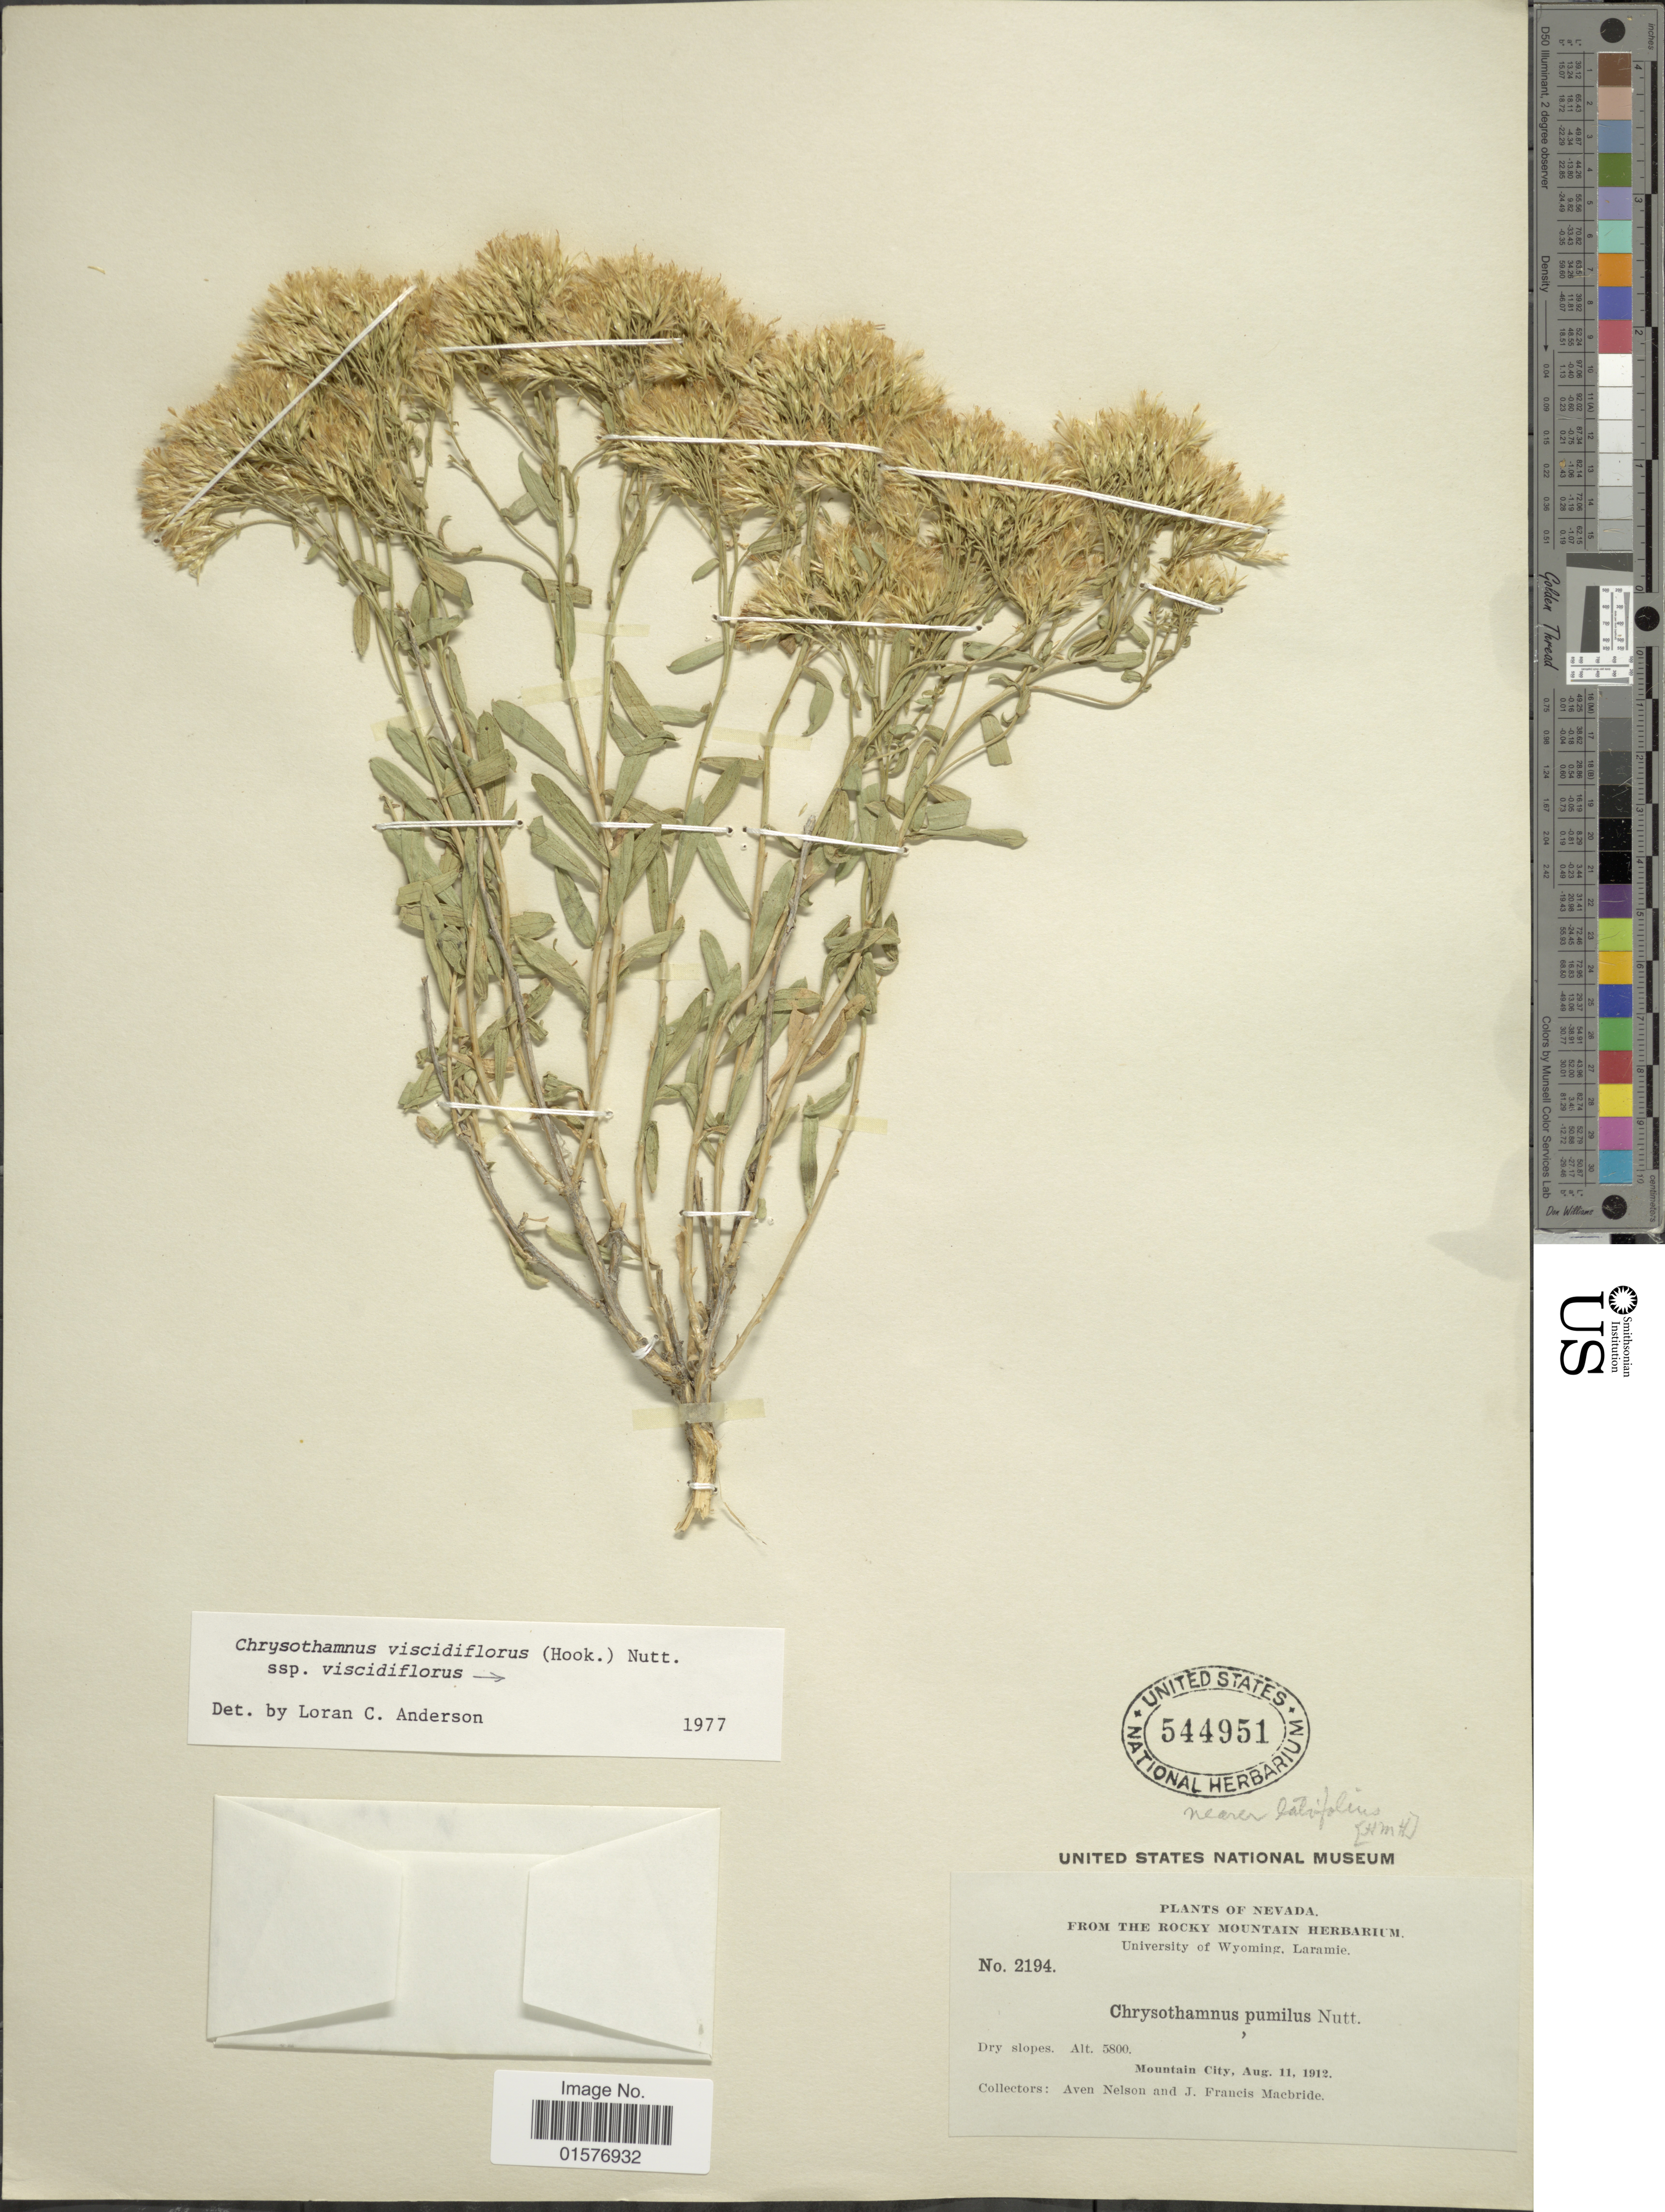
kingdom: Plantae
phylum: Tracheophyta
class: Magnoliopsida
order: Asterales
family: Asteraceae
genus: Chrysothamnus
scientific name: Chrysothamnus viscidiflorus subsp. viscidiflorus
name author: (Hook.) Nutt.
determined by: Urbatsch, Lowell E., Curator (LSU), Louisiana State University (UNITED STATES)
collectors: A. Nelson & J. F. Macbride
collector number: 2194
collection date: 1912-08-11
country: United States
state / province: Nevada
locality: Laramie, Mountain City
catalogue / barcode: US 544951